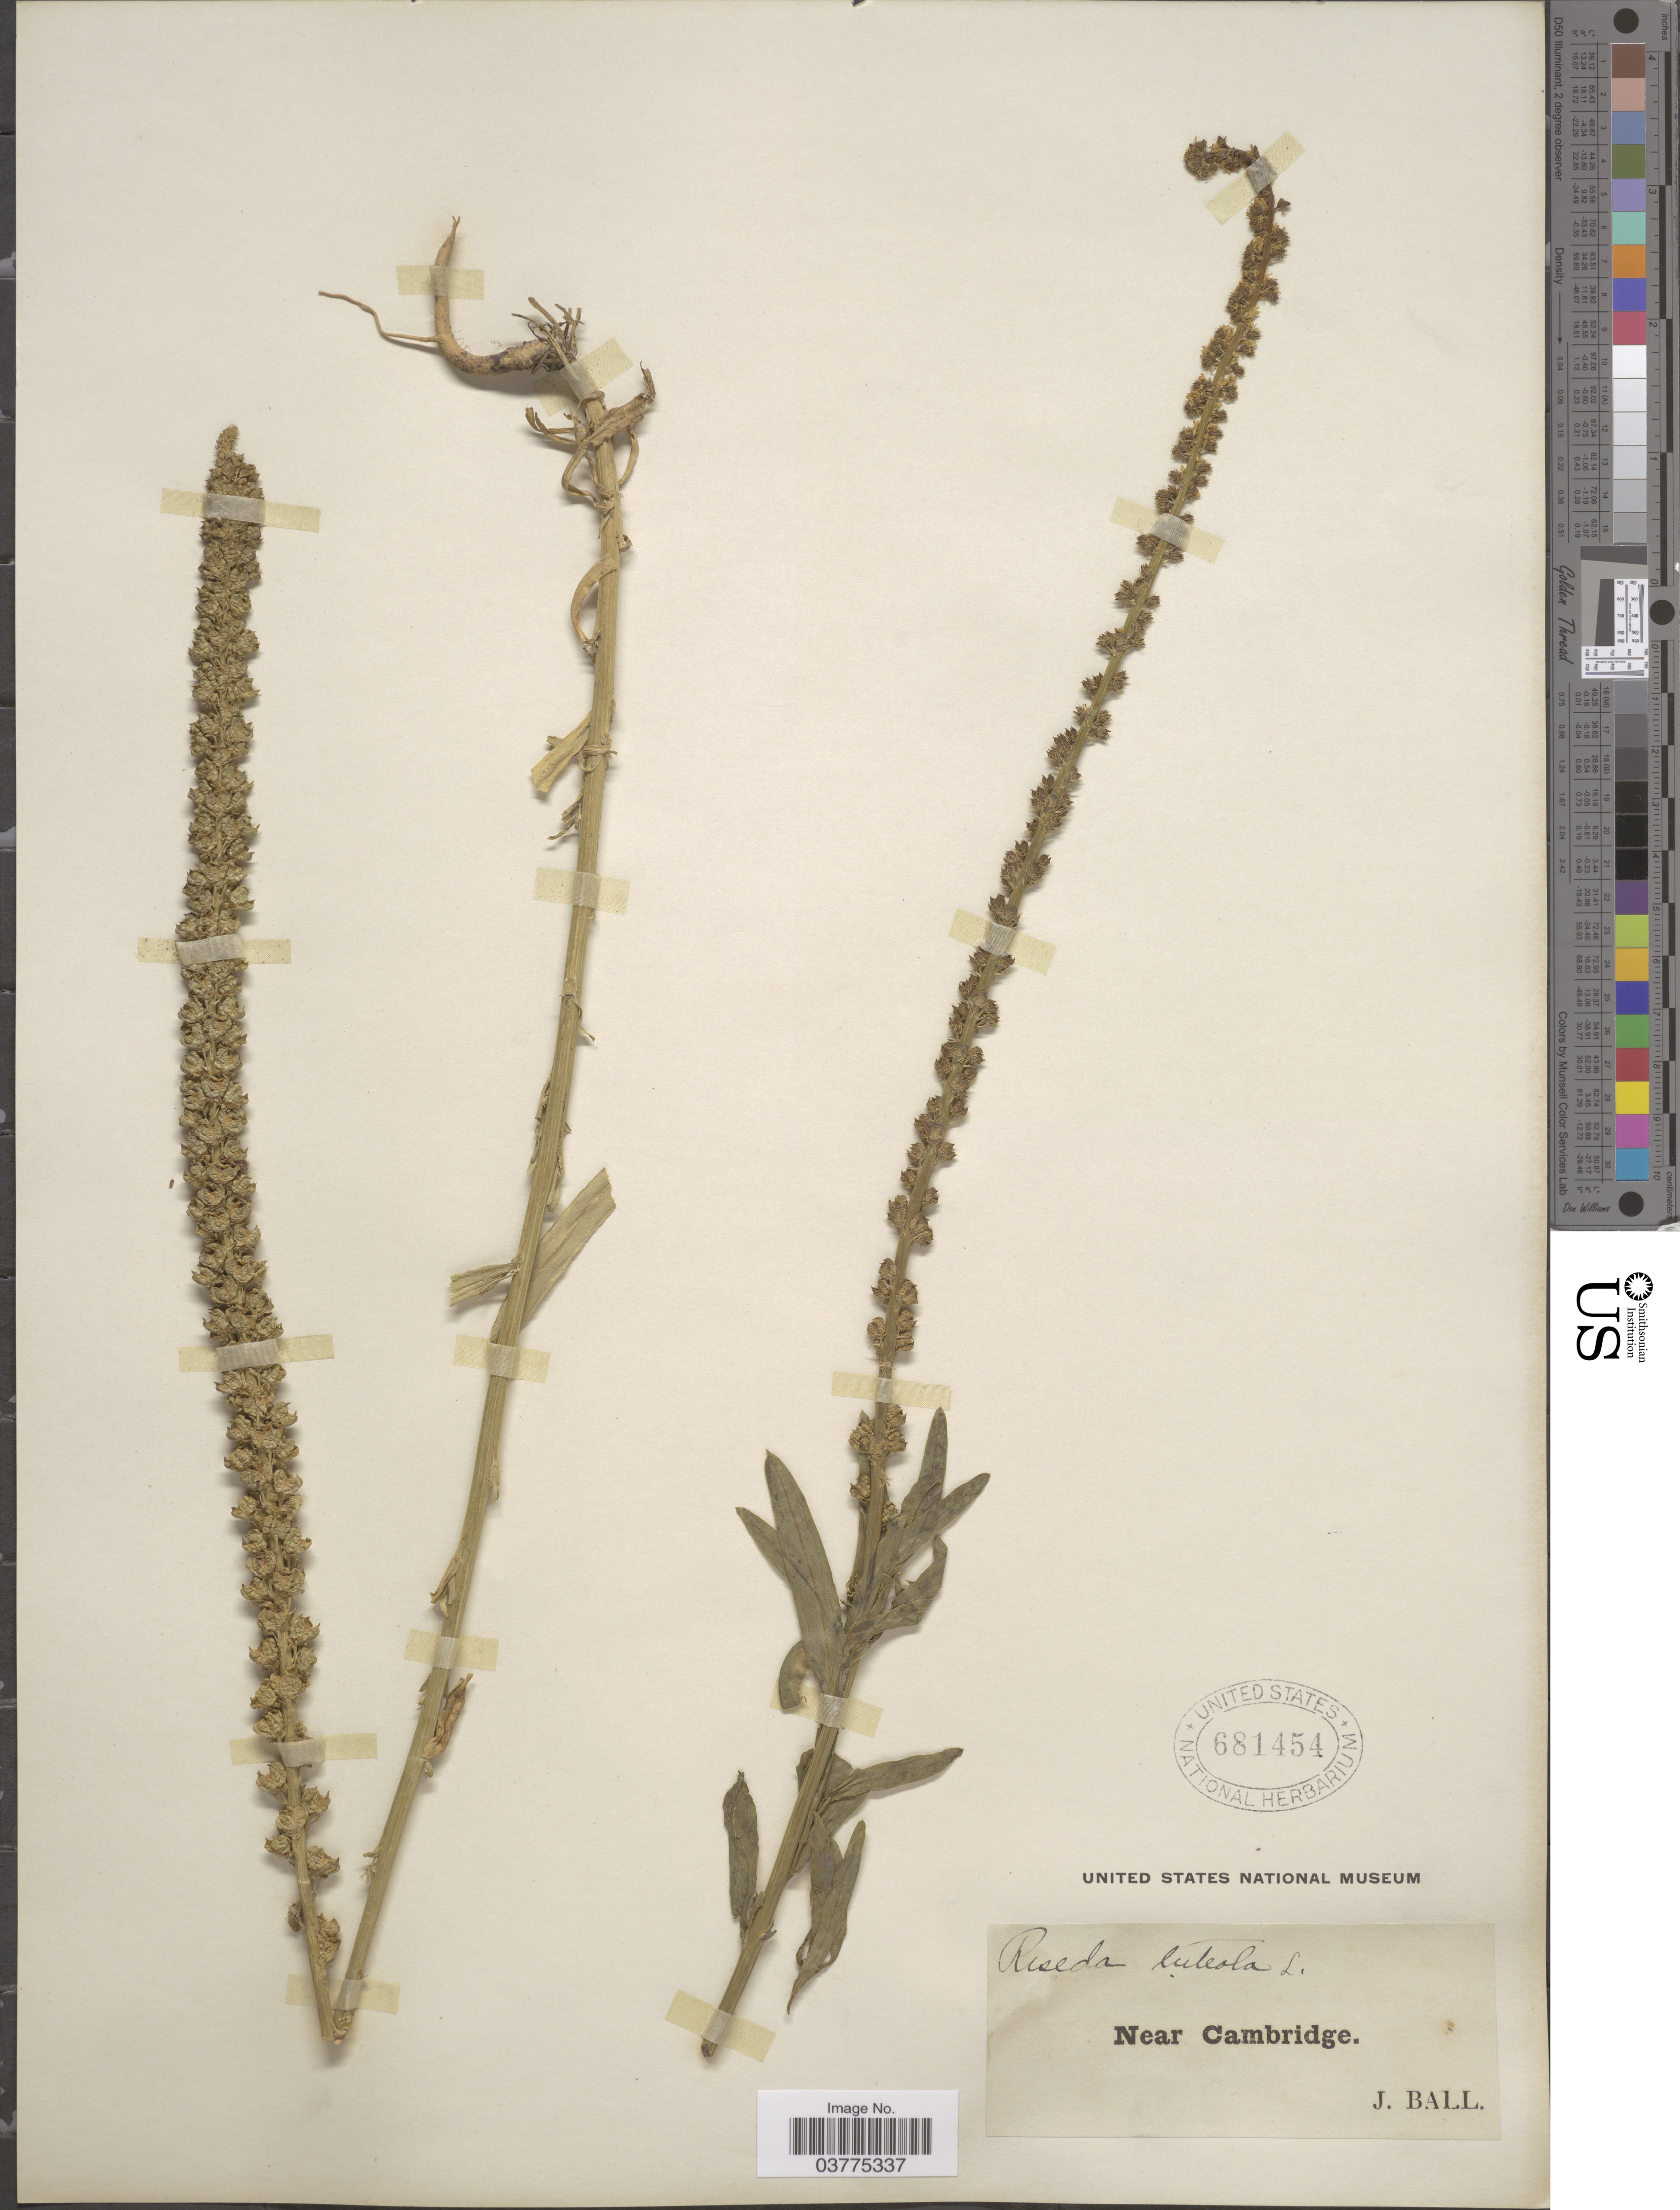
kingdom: Plantae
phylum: Tracheophyta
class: Magnoliopsida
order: Brassicales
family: Resedaceae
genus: Reseda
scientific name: Reseda luteola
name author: L.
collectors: J. Ball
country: United Kingdom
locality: Near Cambridge.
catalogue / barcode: US 681454